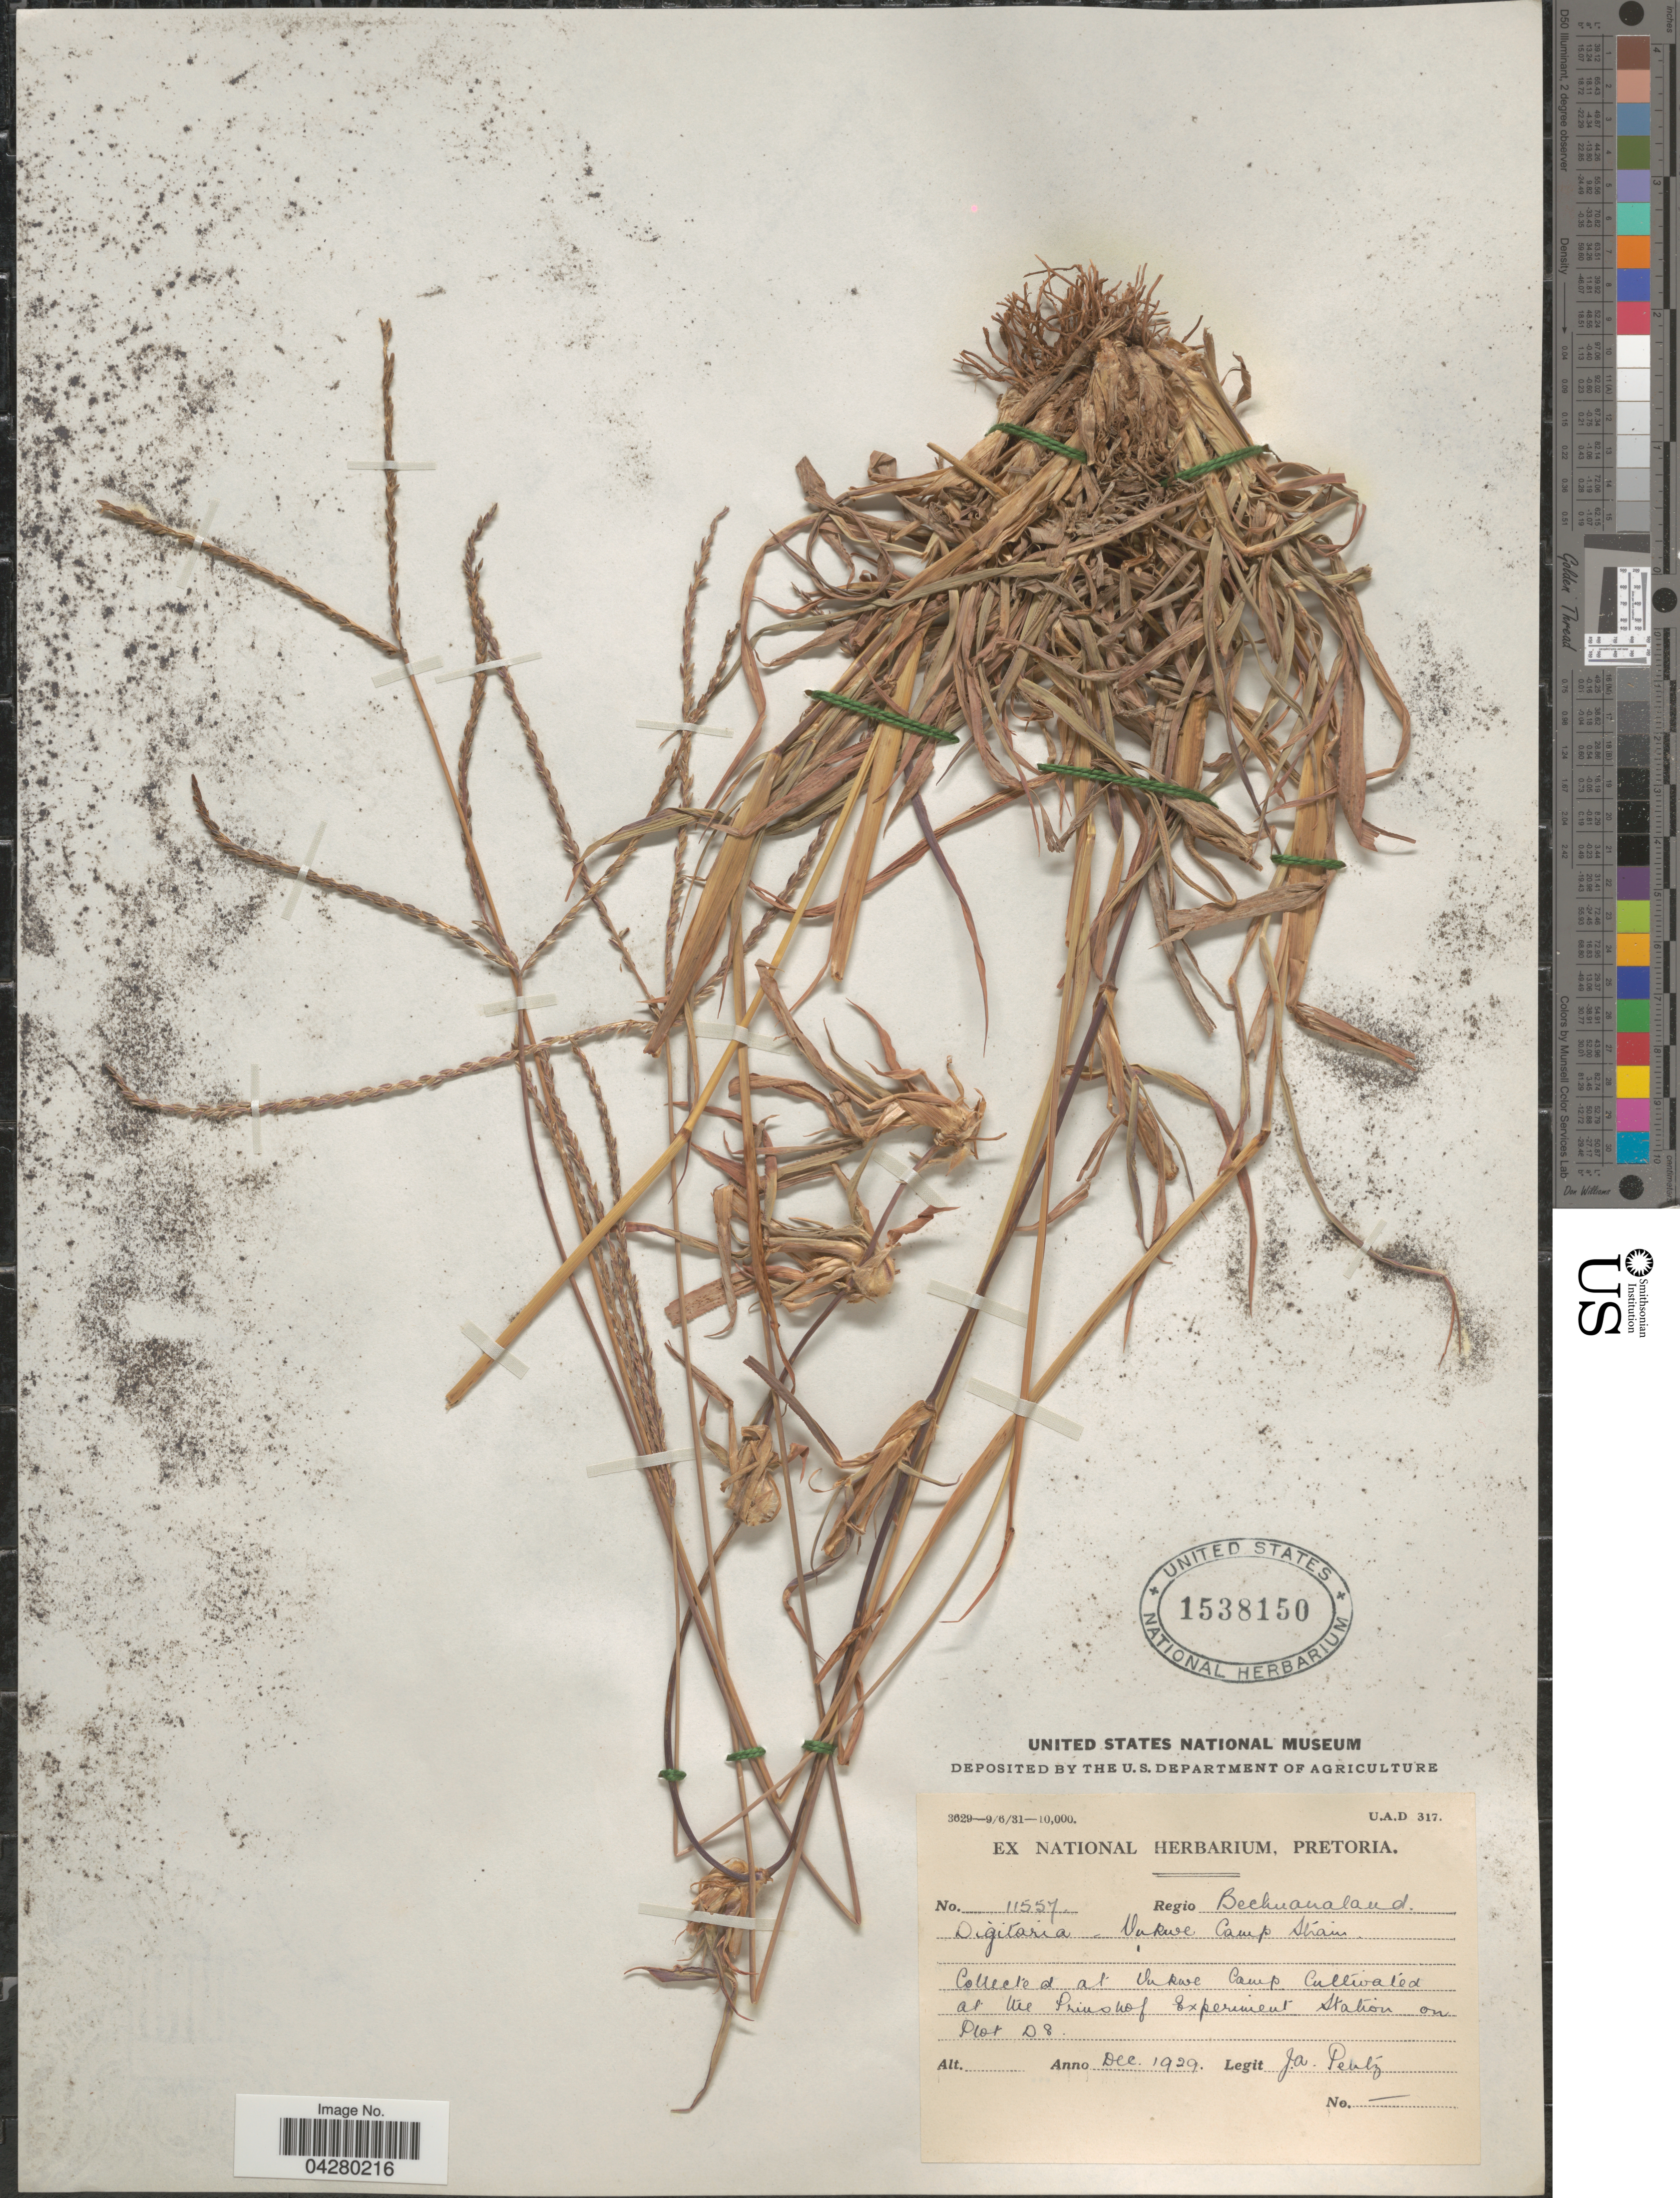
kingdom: Plantae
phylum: Tracheophyta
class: Liliopsida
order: Poales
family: Poaceae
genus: Digitaria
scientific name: Digitaria eriantha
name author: Steud.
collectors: J. Pentz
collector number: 11557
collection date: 1929-12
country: South Africa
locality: Cultivated at the Prinshof Experiment Station on Plot D8.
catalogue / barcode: US 1538150